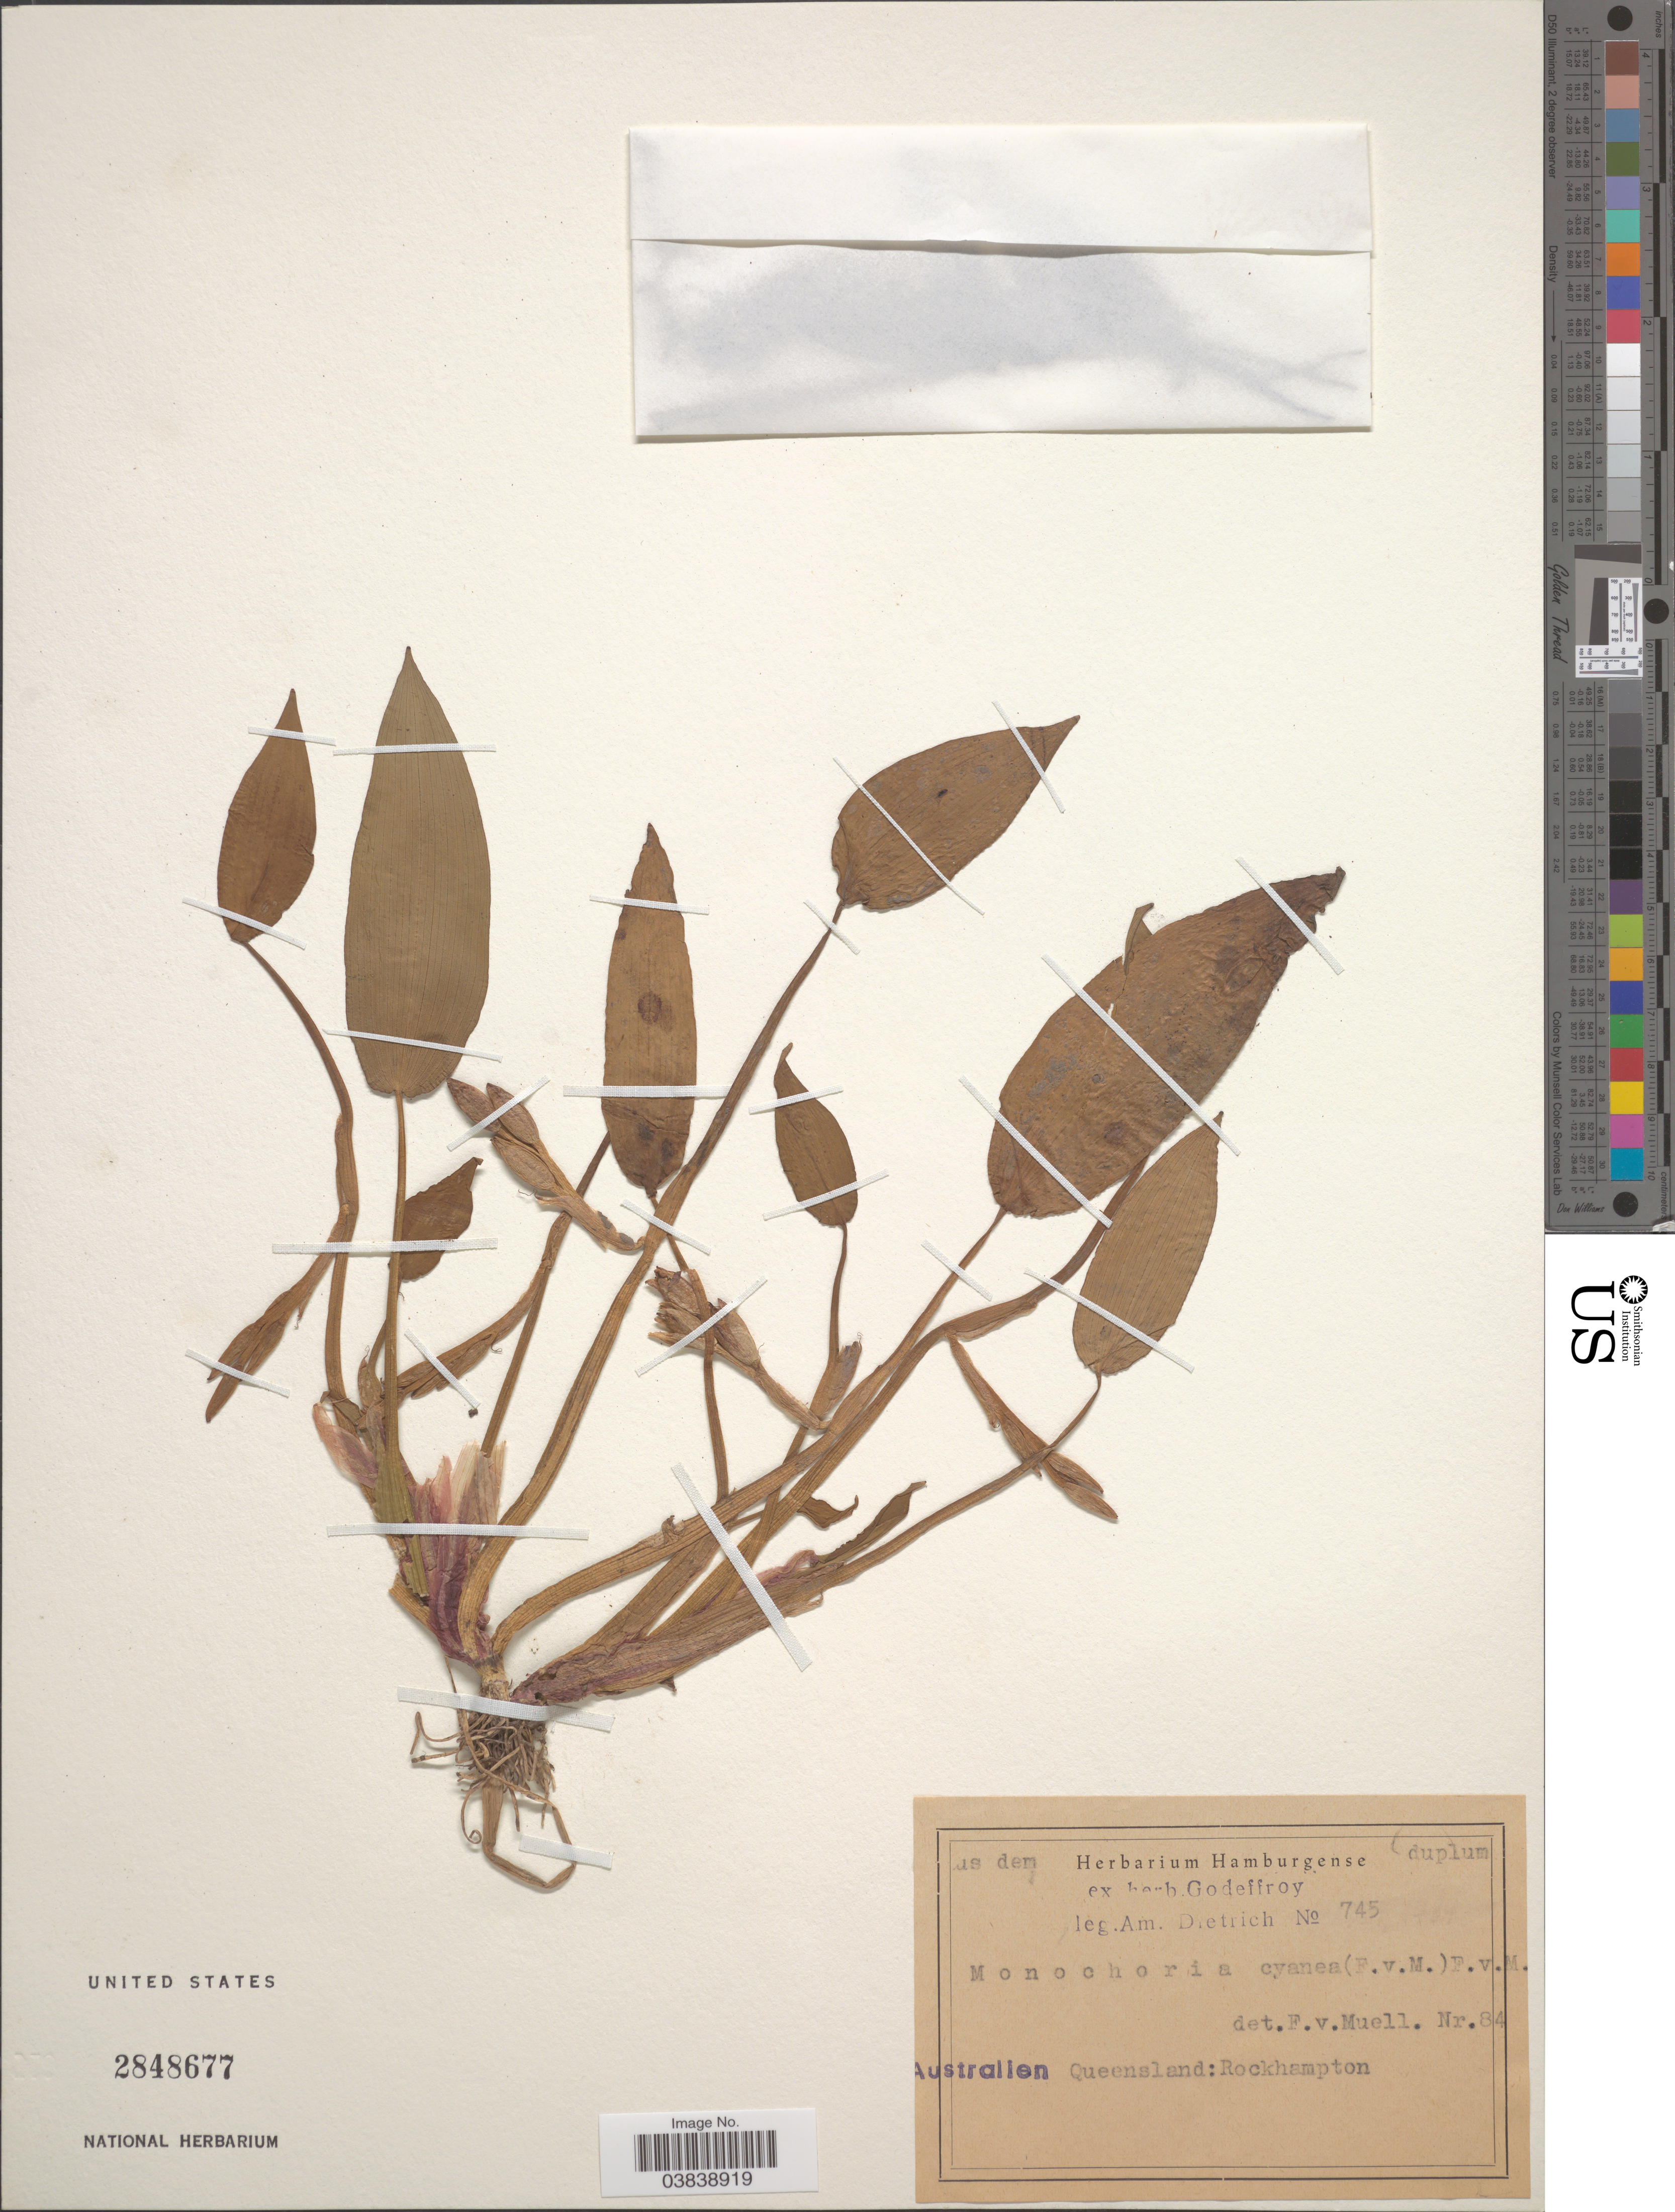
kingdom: Plantae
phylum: Tracheophyta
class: Liliopsida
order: Commelinales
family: Pontederiaceae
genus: Monochoria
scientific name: Monochoria cyanea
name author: (F. Muell.) F. Muell.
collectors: A. G. Dietrich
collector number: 745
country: Australia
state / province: Queensland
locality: Rockhampton.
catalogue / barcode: US 2848677